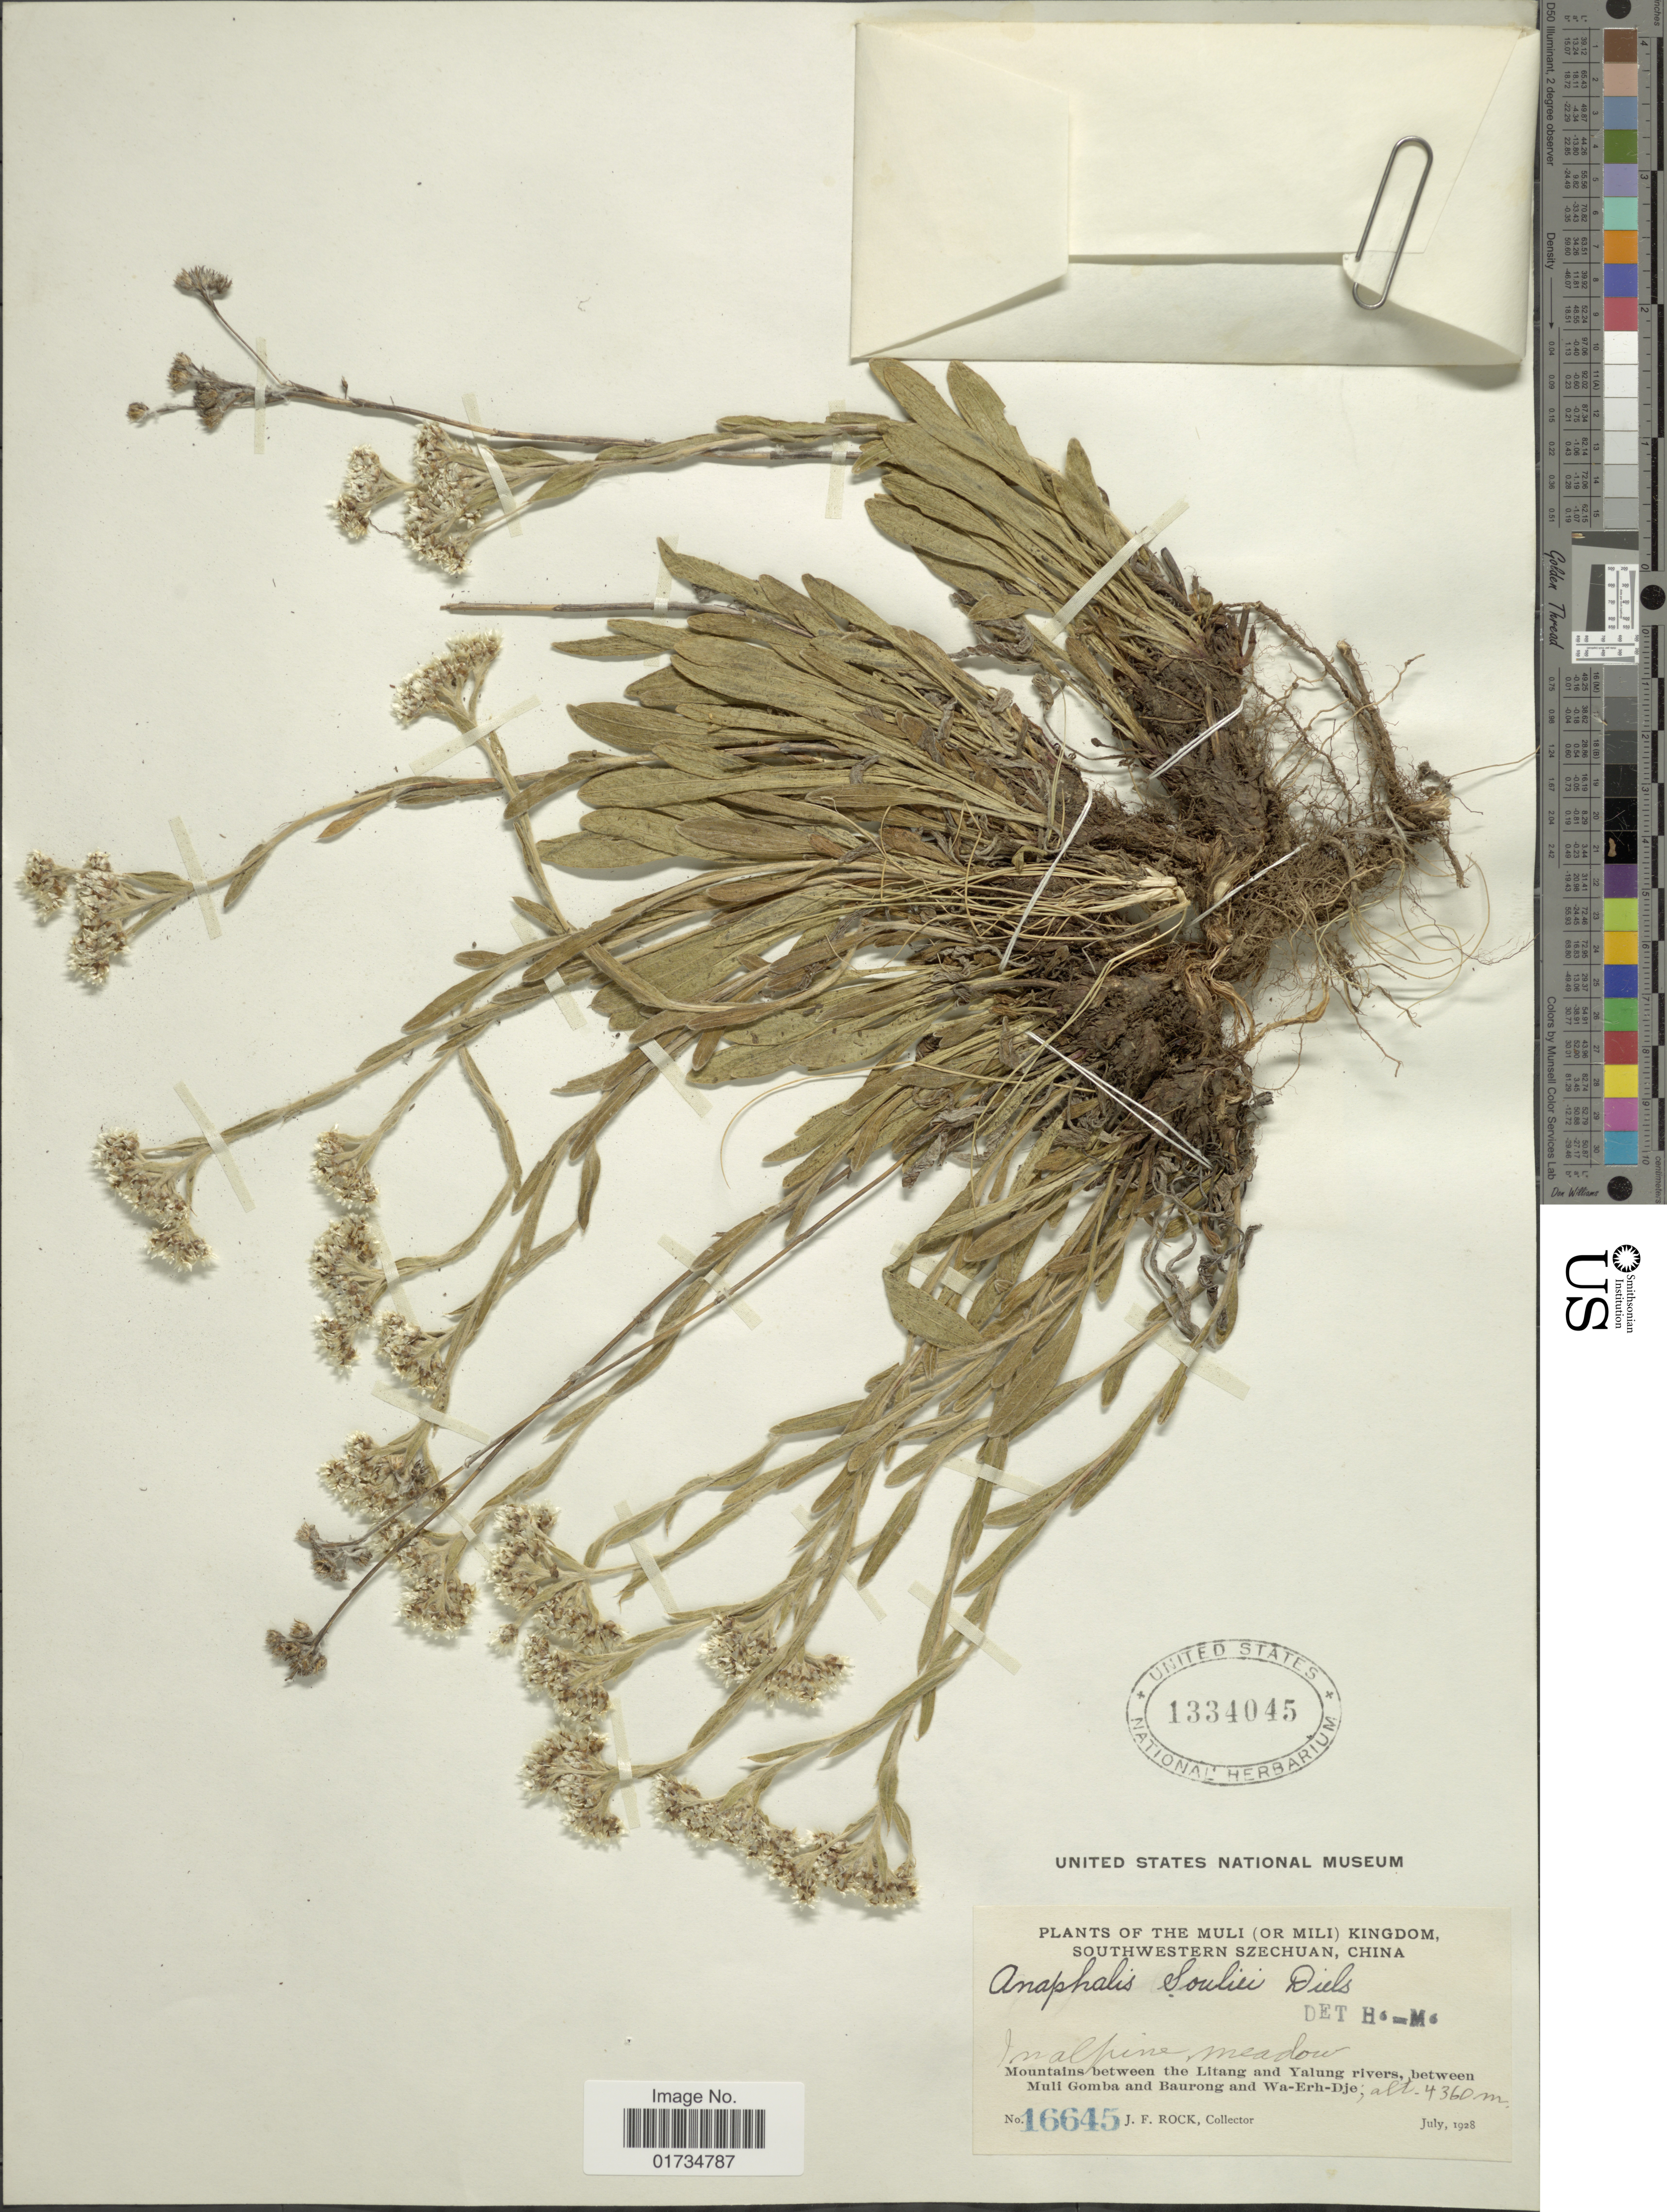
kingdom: Plantae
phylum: Tracheophyta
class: Magnoliopsida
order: Asterales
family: Asteraceae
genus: Anaphalis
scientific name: Anaphalis souliei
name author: Diels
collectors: J. Rock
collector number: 16645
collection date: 1928-07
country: China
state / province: Sichuan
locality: The Muli (or Mili) Kingdom, southwestern Szechuan, China. Mountains between the Litang and Yalung rivers, between Muli Gomba and Baurong and Wa-Erh-Dje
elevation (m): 4360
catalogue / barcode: US 1334045